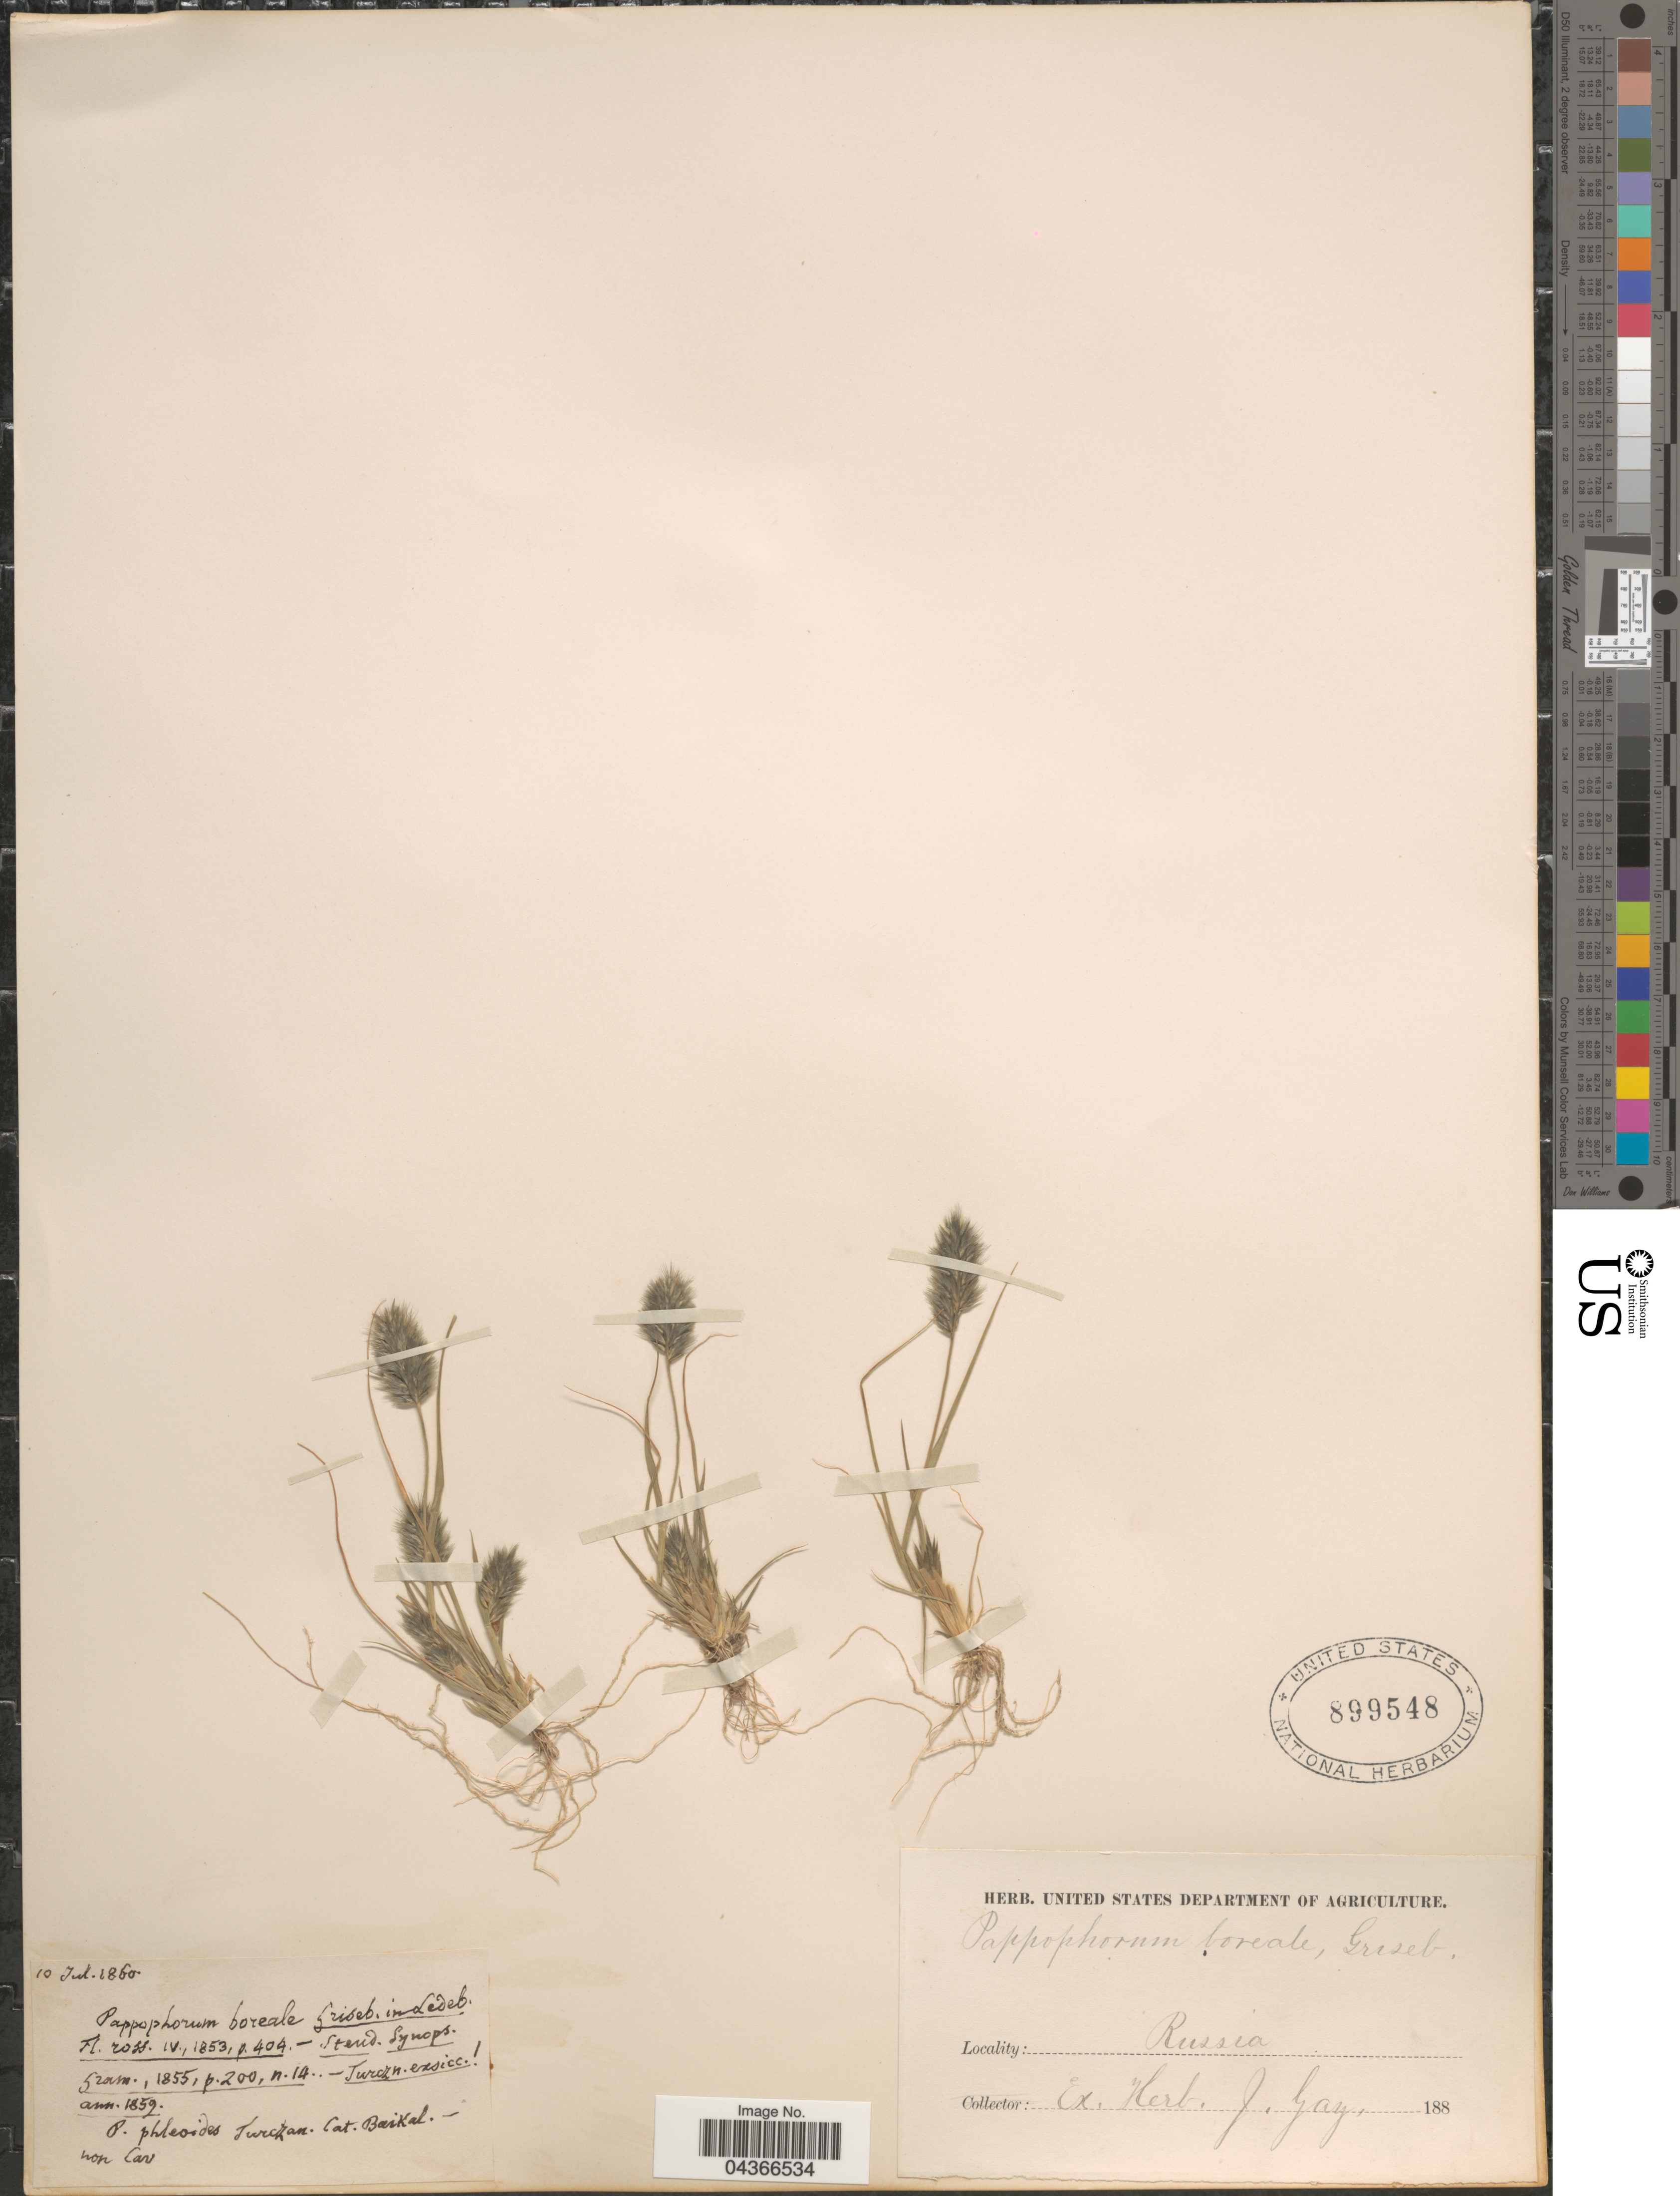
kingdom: Plantae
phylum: Tracheophyta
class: Liliopsida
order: Poales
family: Poaceae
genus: Enneapogon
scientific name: Enneapogon desvauxii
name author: P. Beauv.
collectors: ex herb. J. Gay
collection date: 1860-07-10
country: Russian Federation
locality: Russia.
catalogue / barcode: US 899548